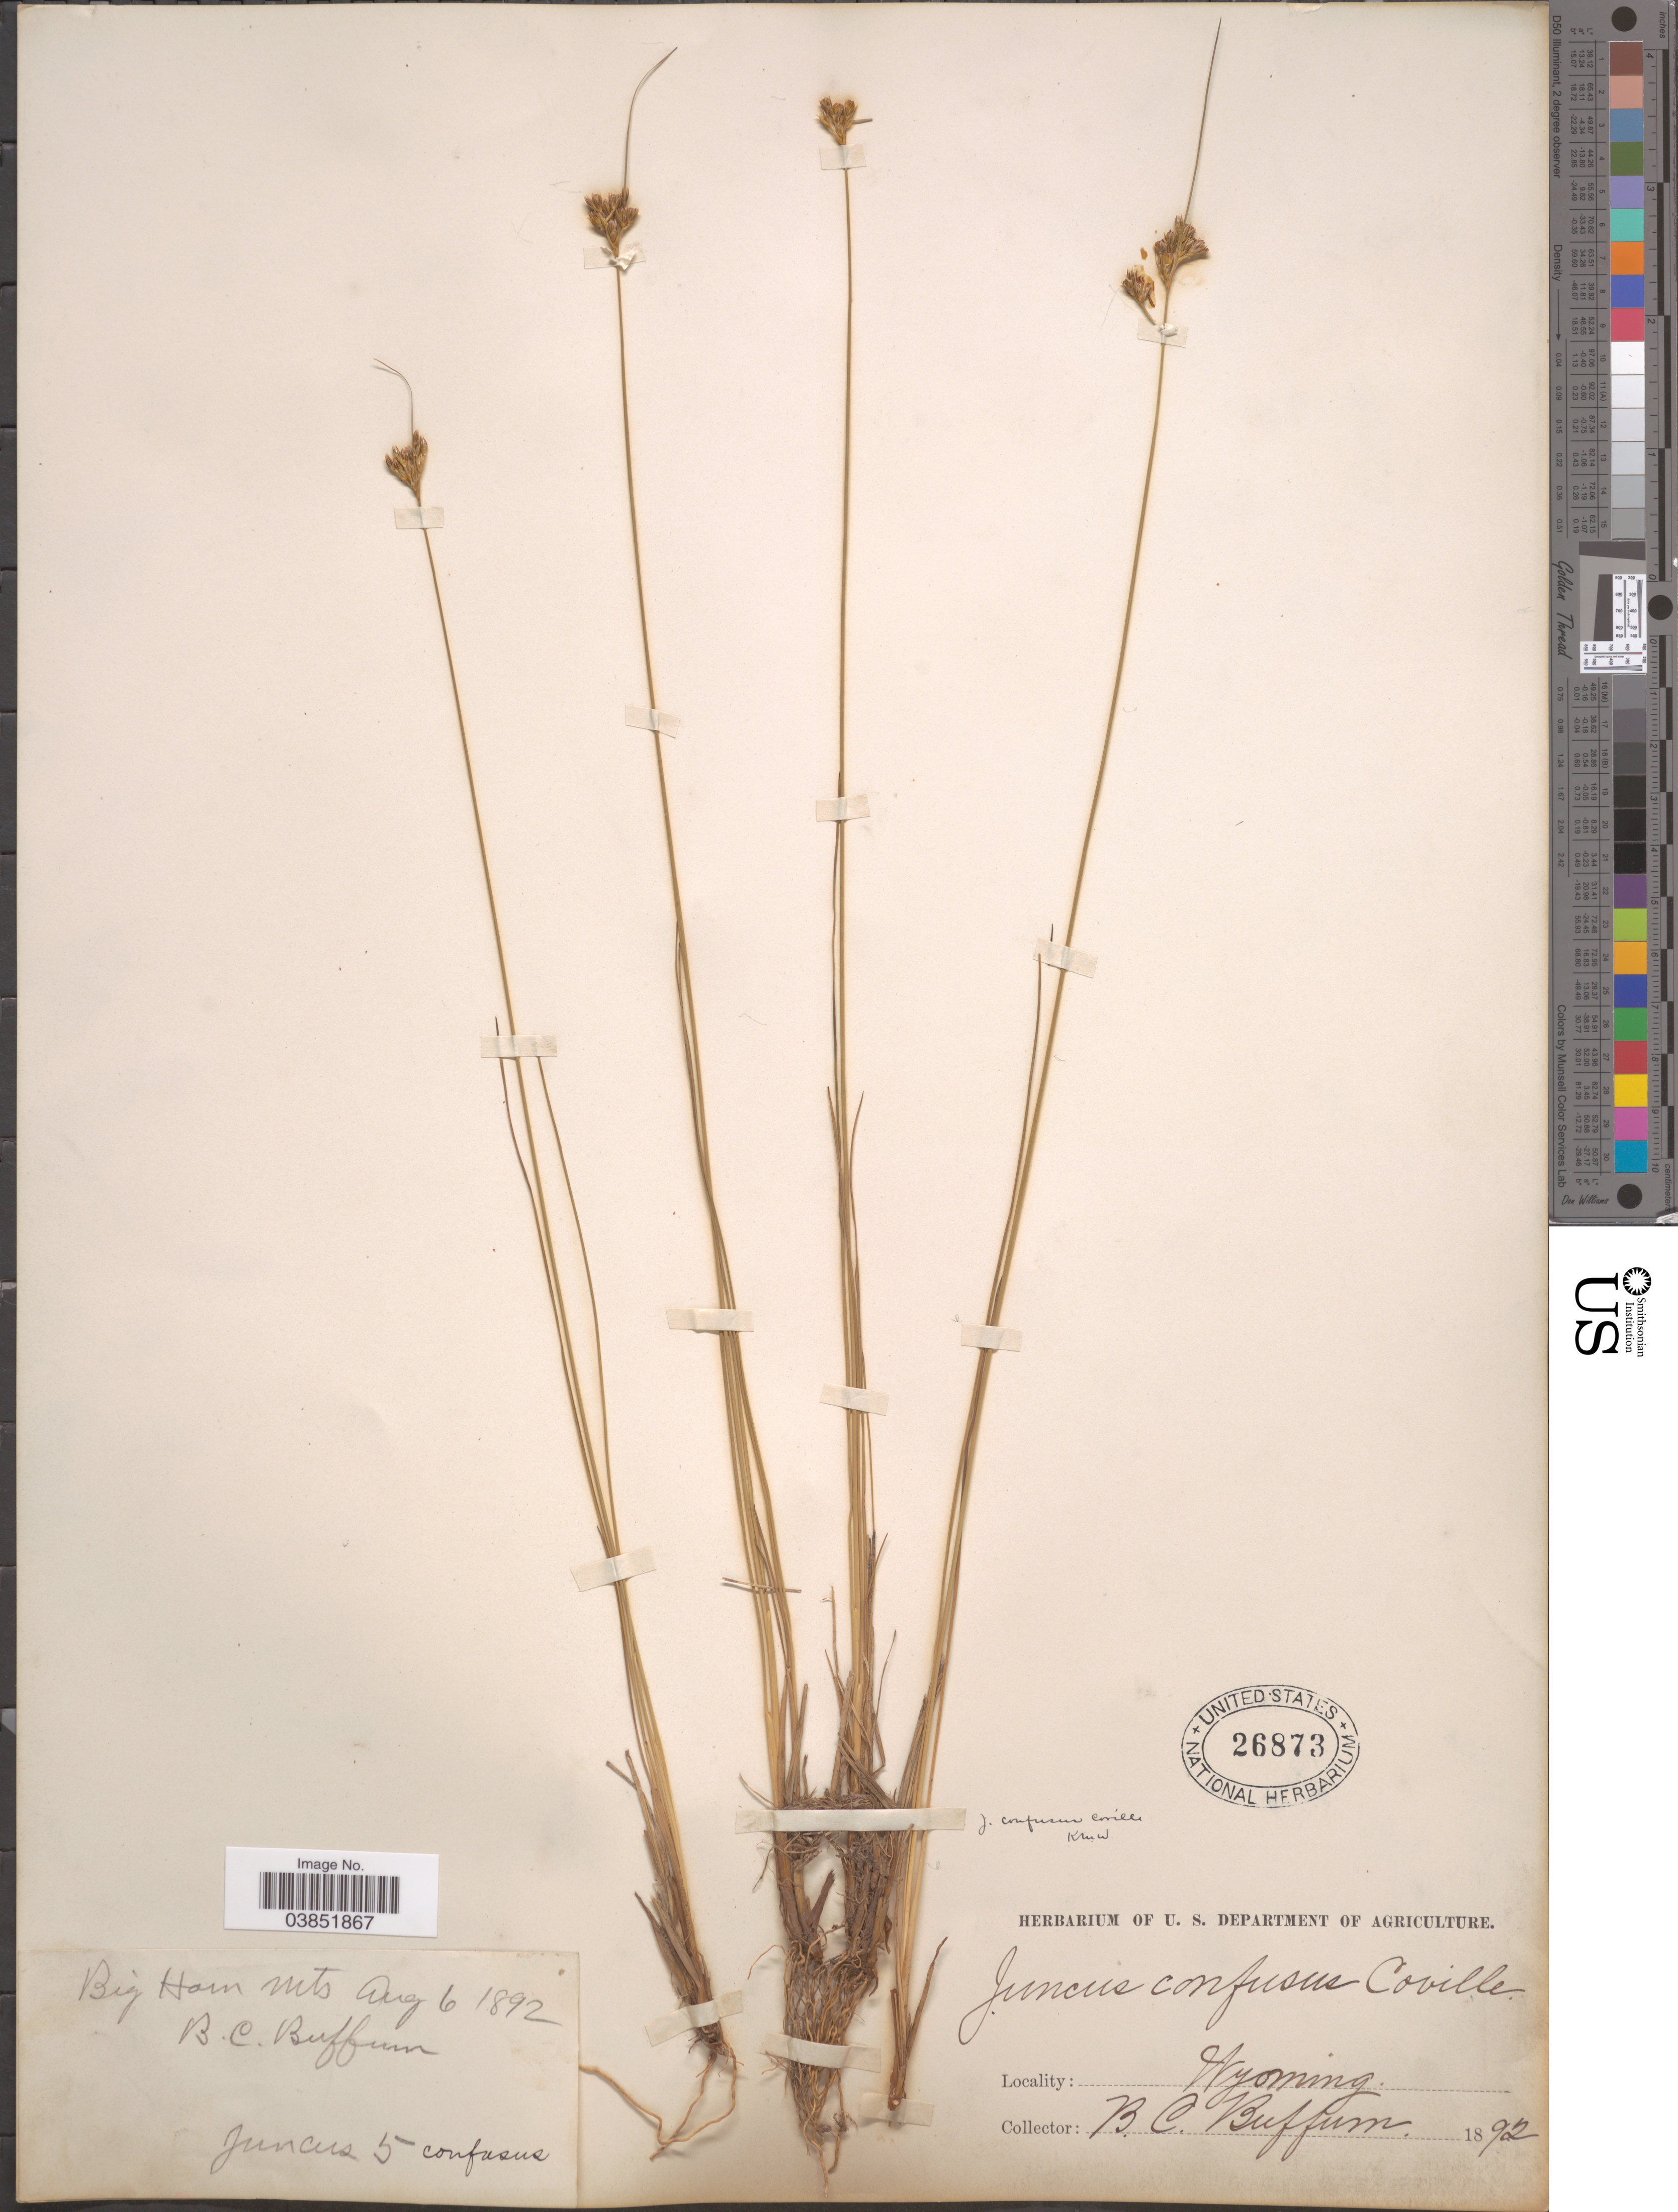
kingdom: Plantae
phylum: Tracheophyta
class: Liliopsida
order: Poales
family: Juncaceae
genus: Juncus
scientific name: Juncus confusus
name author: Coville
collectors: B. Buffum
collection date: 1892-08-06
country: United States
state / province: Wyoming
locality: Big Horn Mts.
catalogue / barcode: US 26873